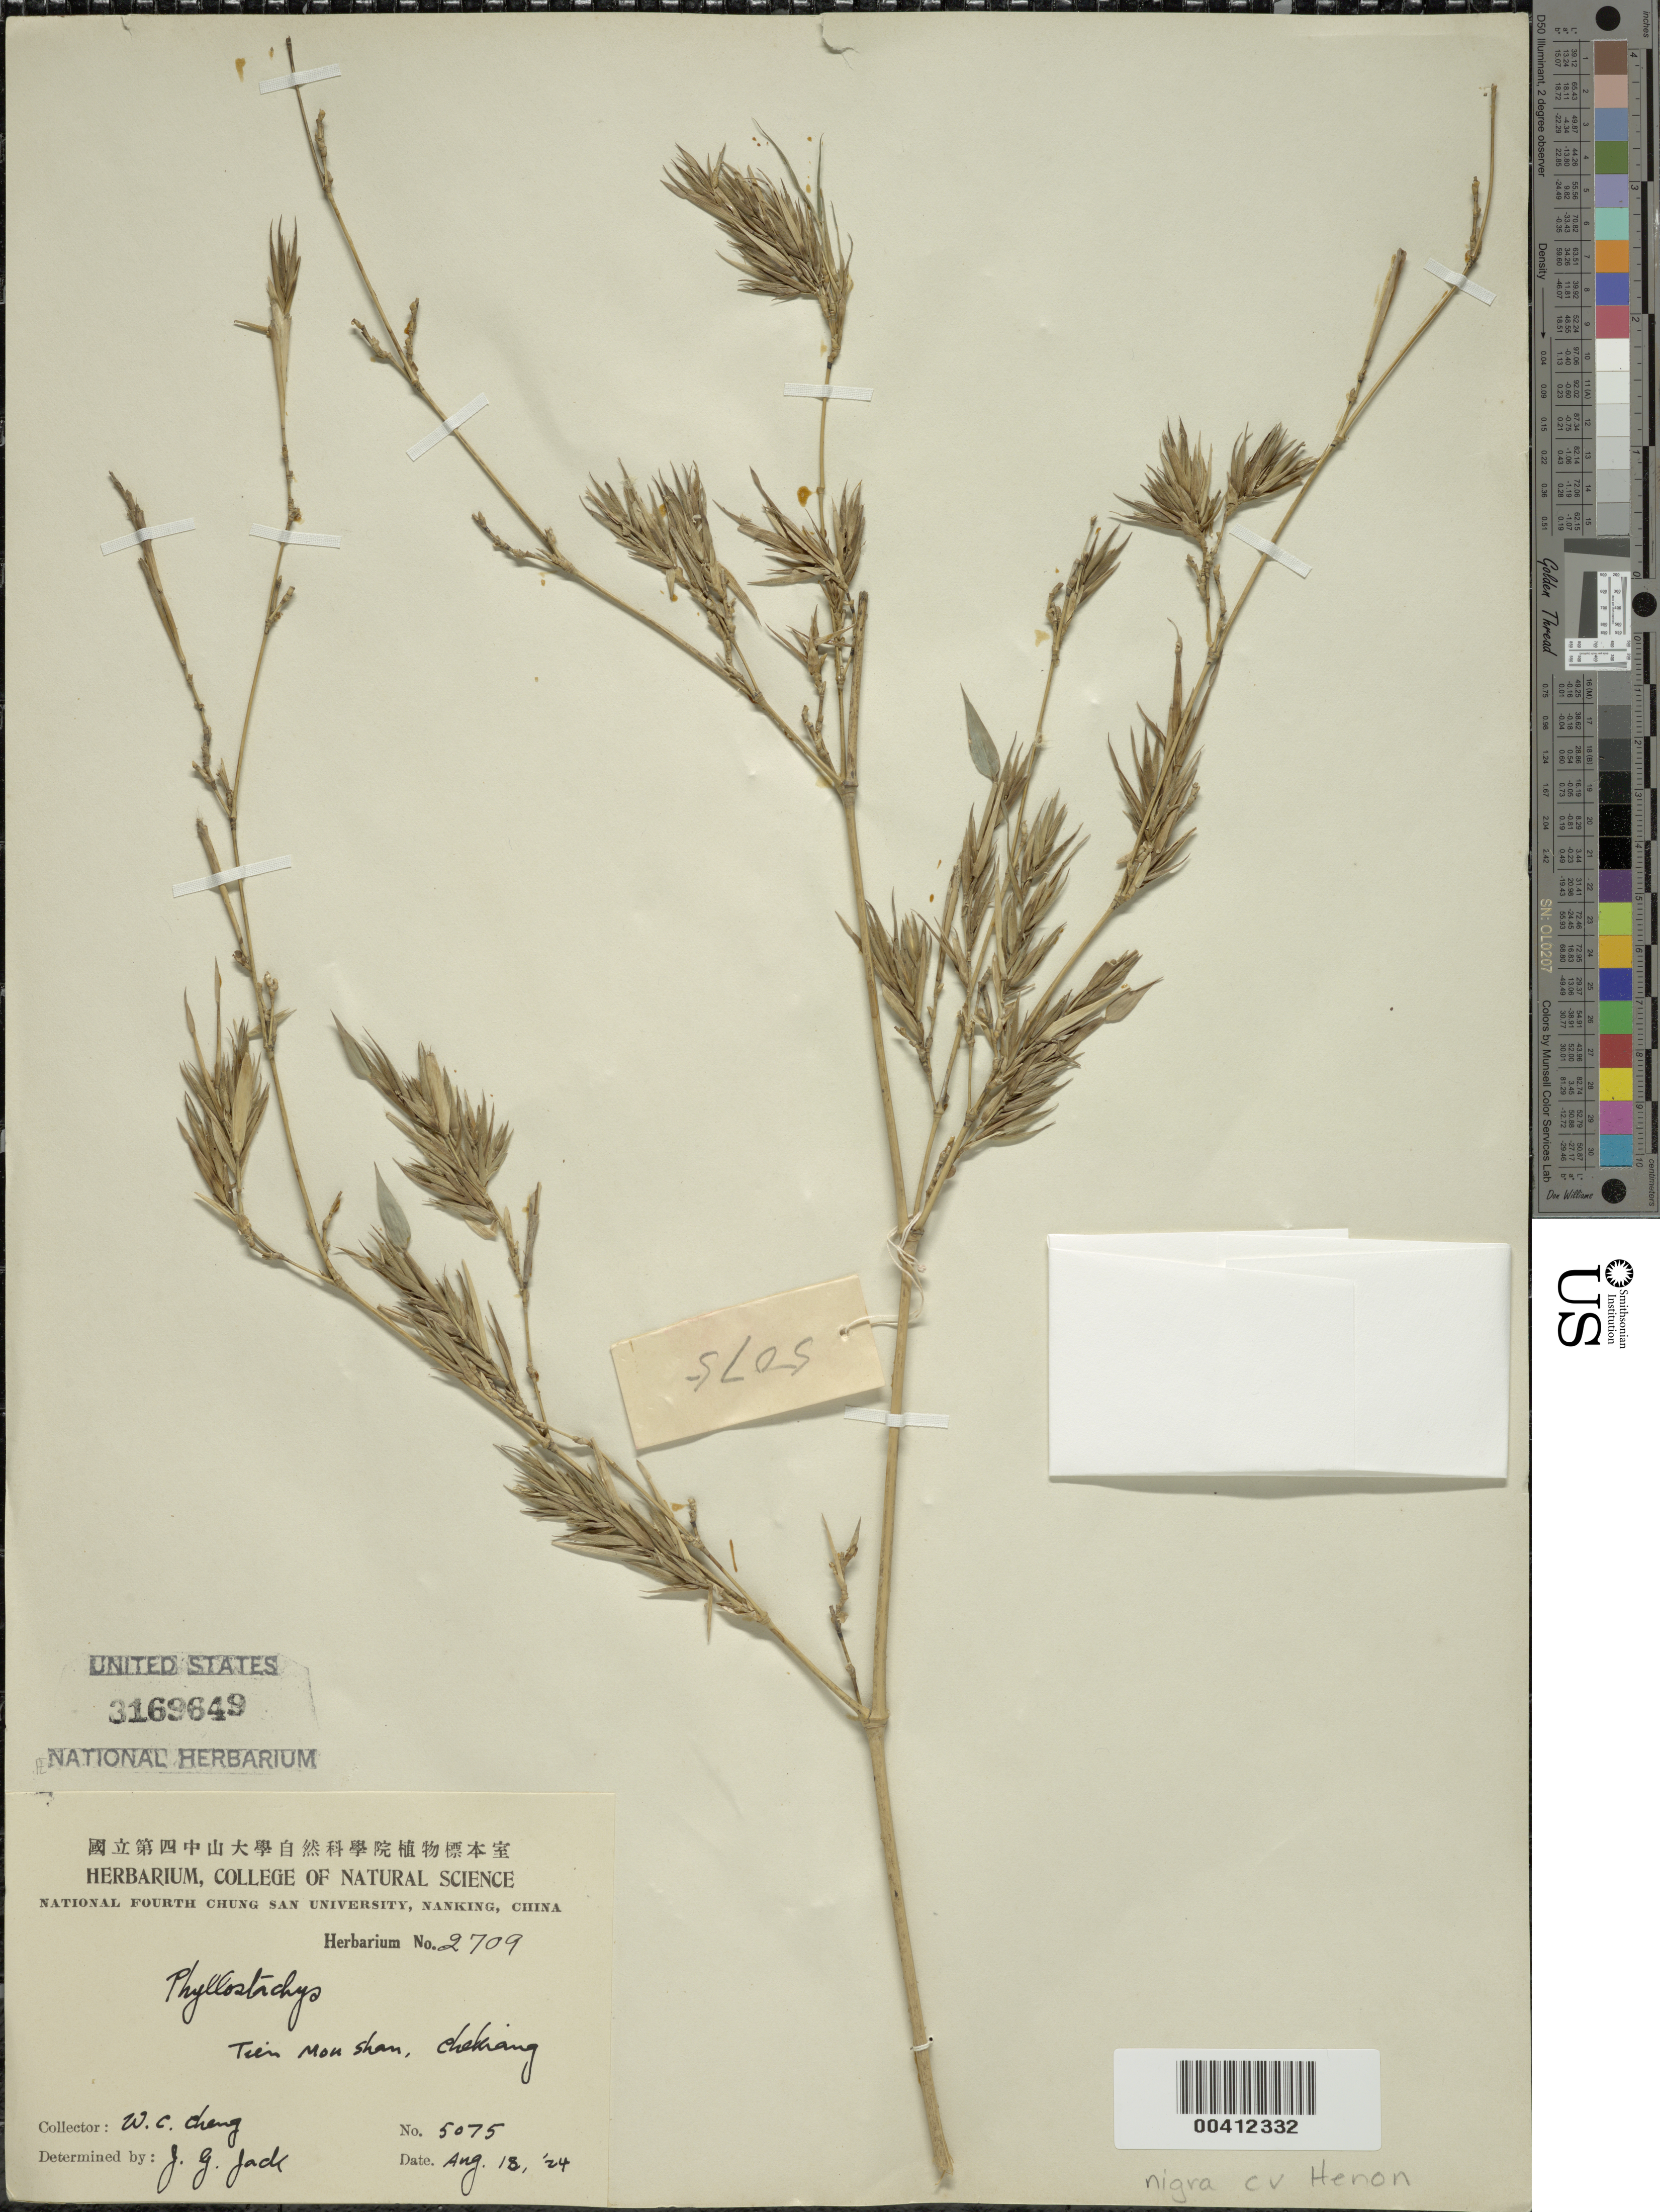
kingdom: Plantae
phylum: Tracheophyta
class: Liliopsida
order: Poales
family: Poaceae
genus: Phyllostachys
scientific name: Phyllostachys nigra 'Henon'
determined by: Jack, J. G.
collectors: W. C. Chang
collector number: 5075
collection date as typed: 13 Aug 1924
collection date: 1924-08-13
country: China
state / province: Zhejiang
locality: Tien mon shan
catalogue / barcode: US 3169649